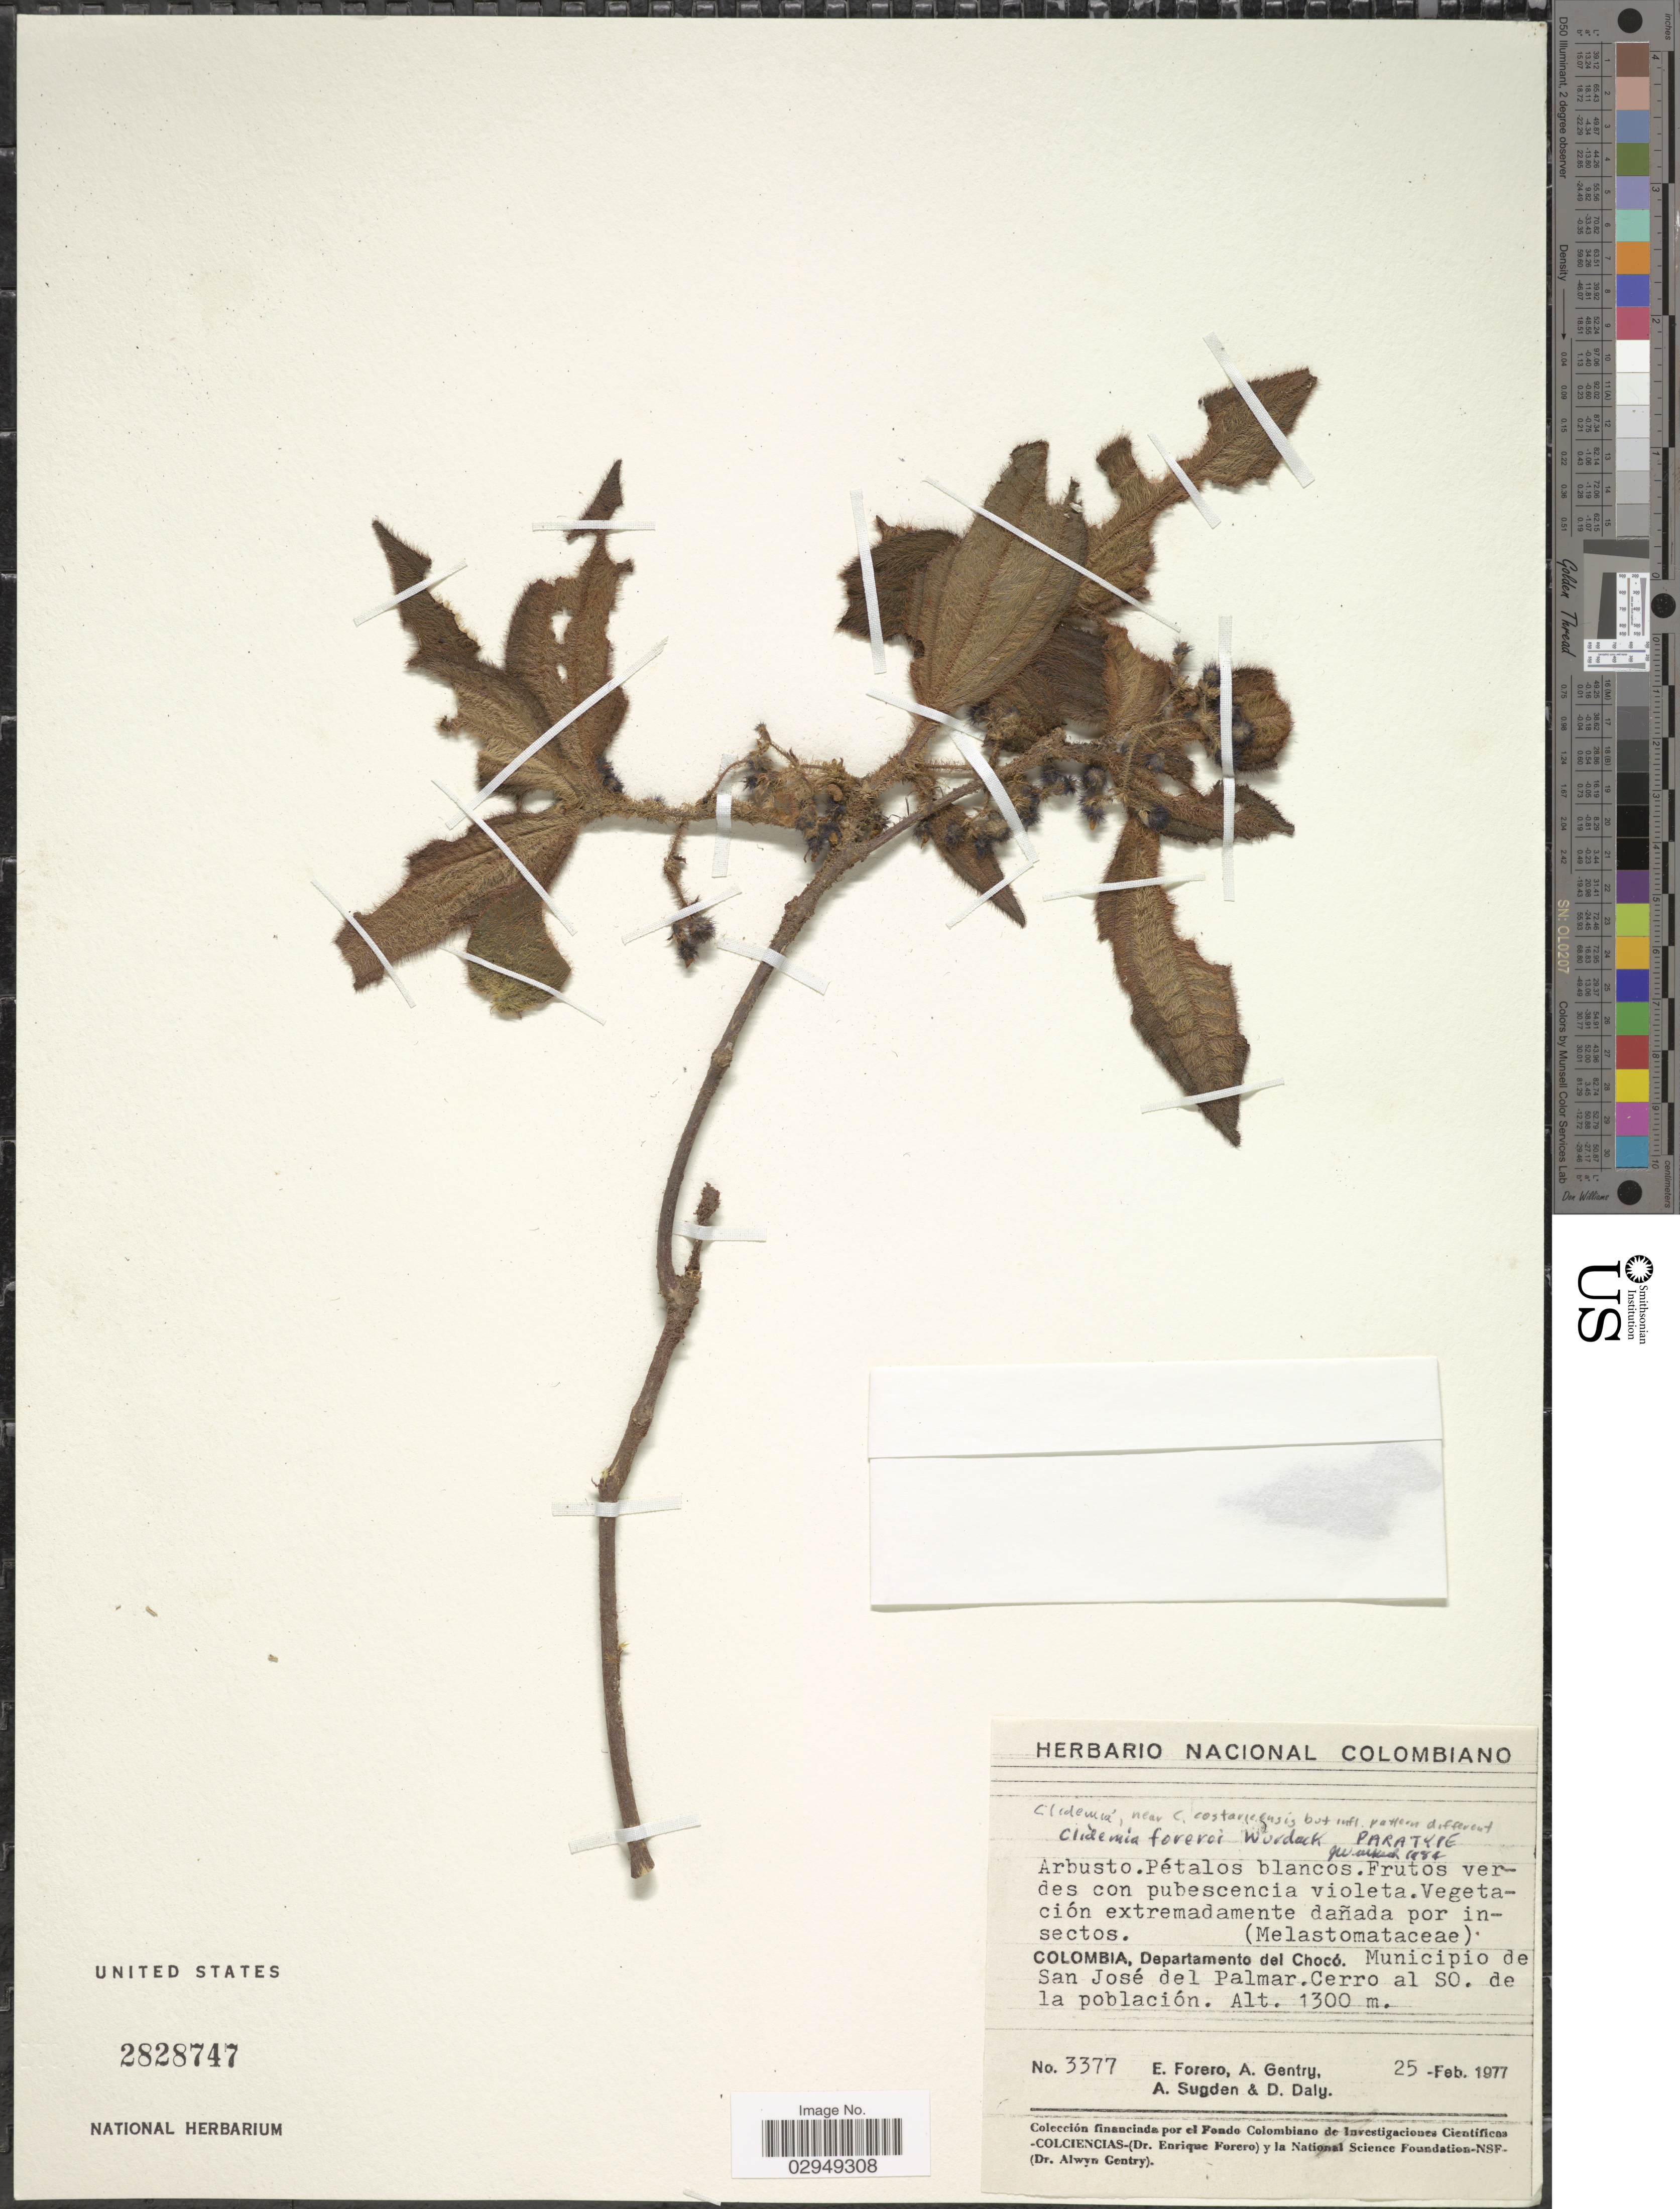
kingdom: Plantae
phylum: Tracheophyta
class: Magnoliopsida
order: Myrtales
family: Melastomataceae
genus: Clidemia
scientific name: Clidemia foreroi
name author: Wurdack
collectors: E. Forero, A. H. Gentry, A. Sugden & D. C. Daly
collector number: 3377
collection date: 1977-02-25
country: Colombia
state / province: Chocó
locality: Departamento del Chocó. Municipio de San José del Palmar. Cerro al SO. de la población.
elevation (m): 1300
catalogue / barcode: US 2828747